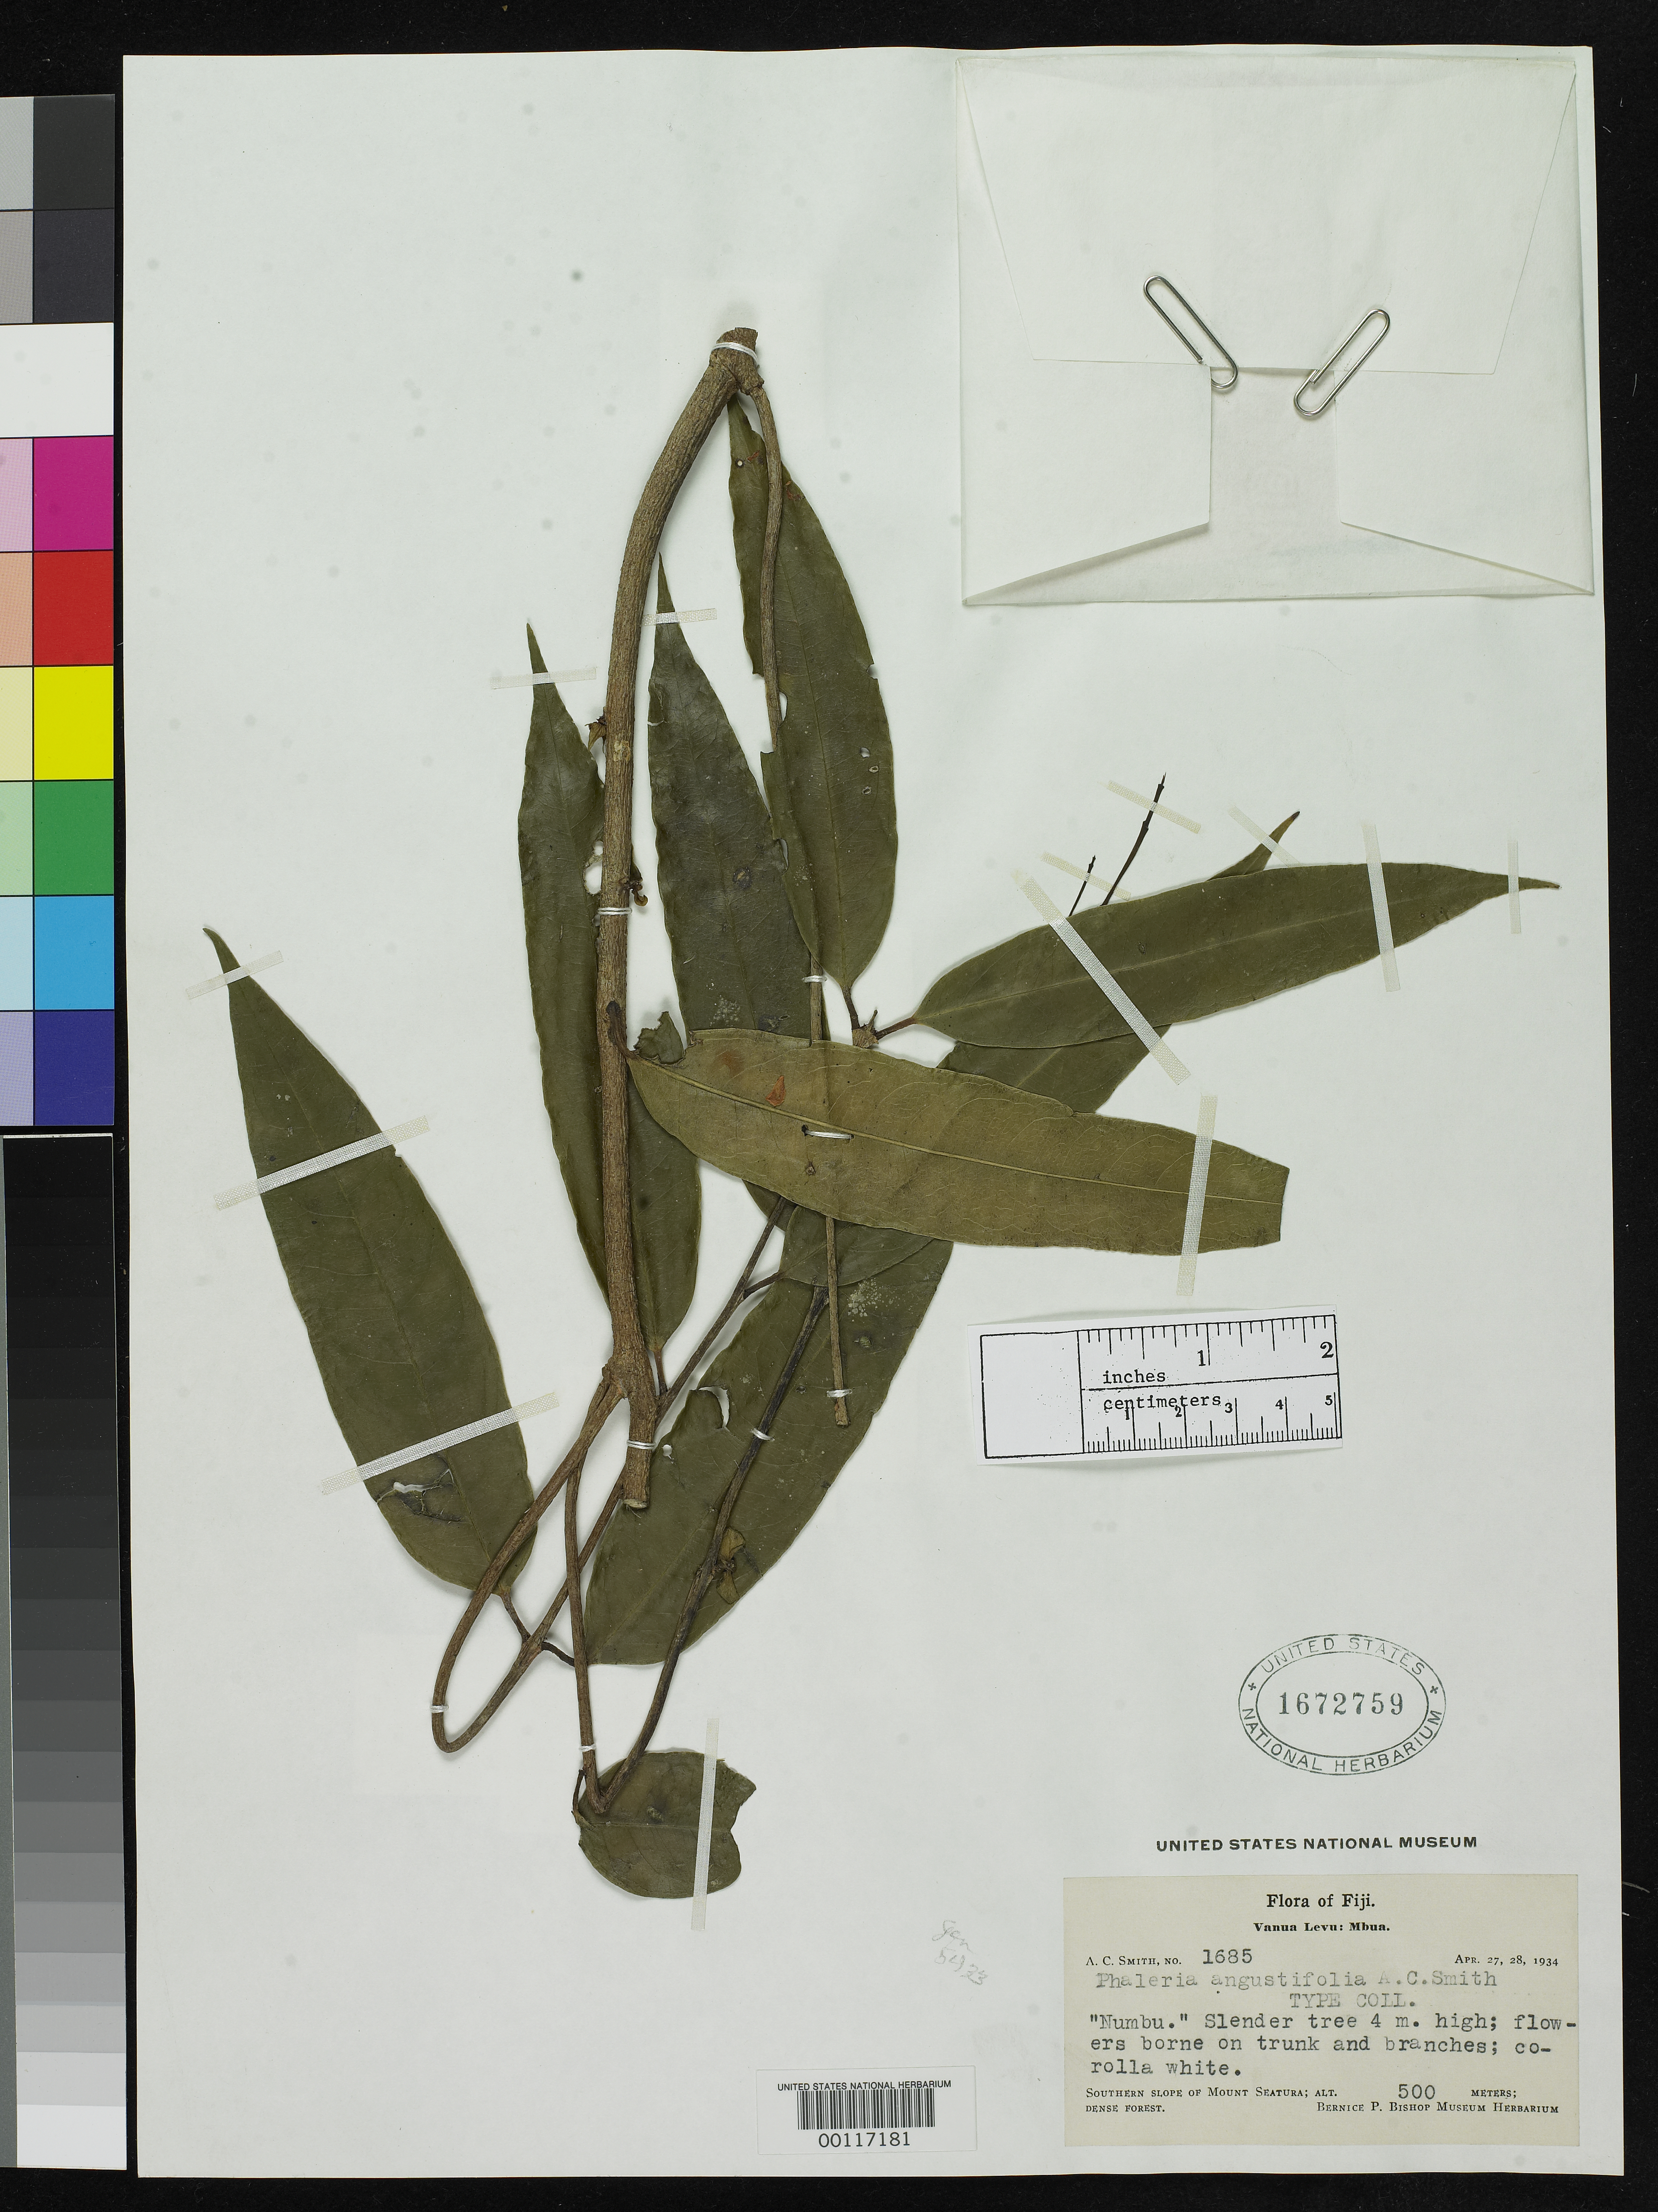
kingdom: Plantae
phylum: Tracheophyta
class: Magnoliopsida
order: Malvales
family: Thymelaeaceae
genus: Phaleria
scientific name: Phaleria angustifolia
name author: A.C. Sm.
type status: Isotype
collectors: A. C. Smith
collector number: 1685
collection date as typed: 27 Apr 1934 to 28 Apr 1934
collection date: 1934-04-27/1934-04-28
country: Fiji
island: Vanua Levu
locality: Mbua, Mt. Seatura. [Vanua Levu Group]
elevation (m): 500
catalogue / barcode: US 1672759